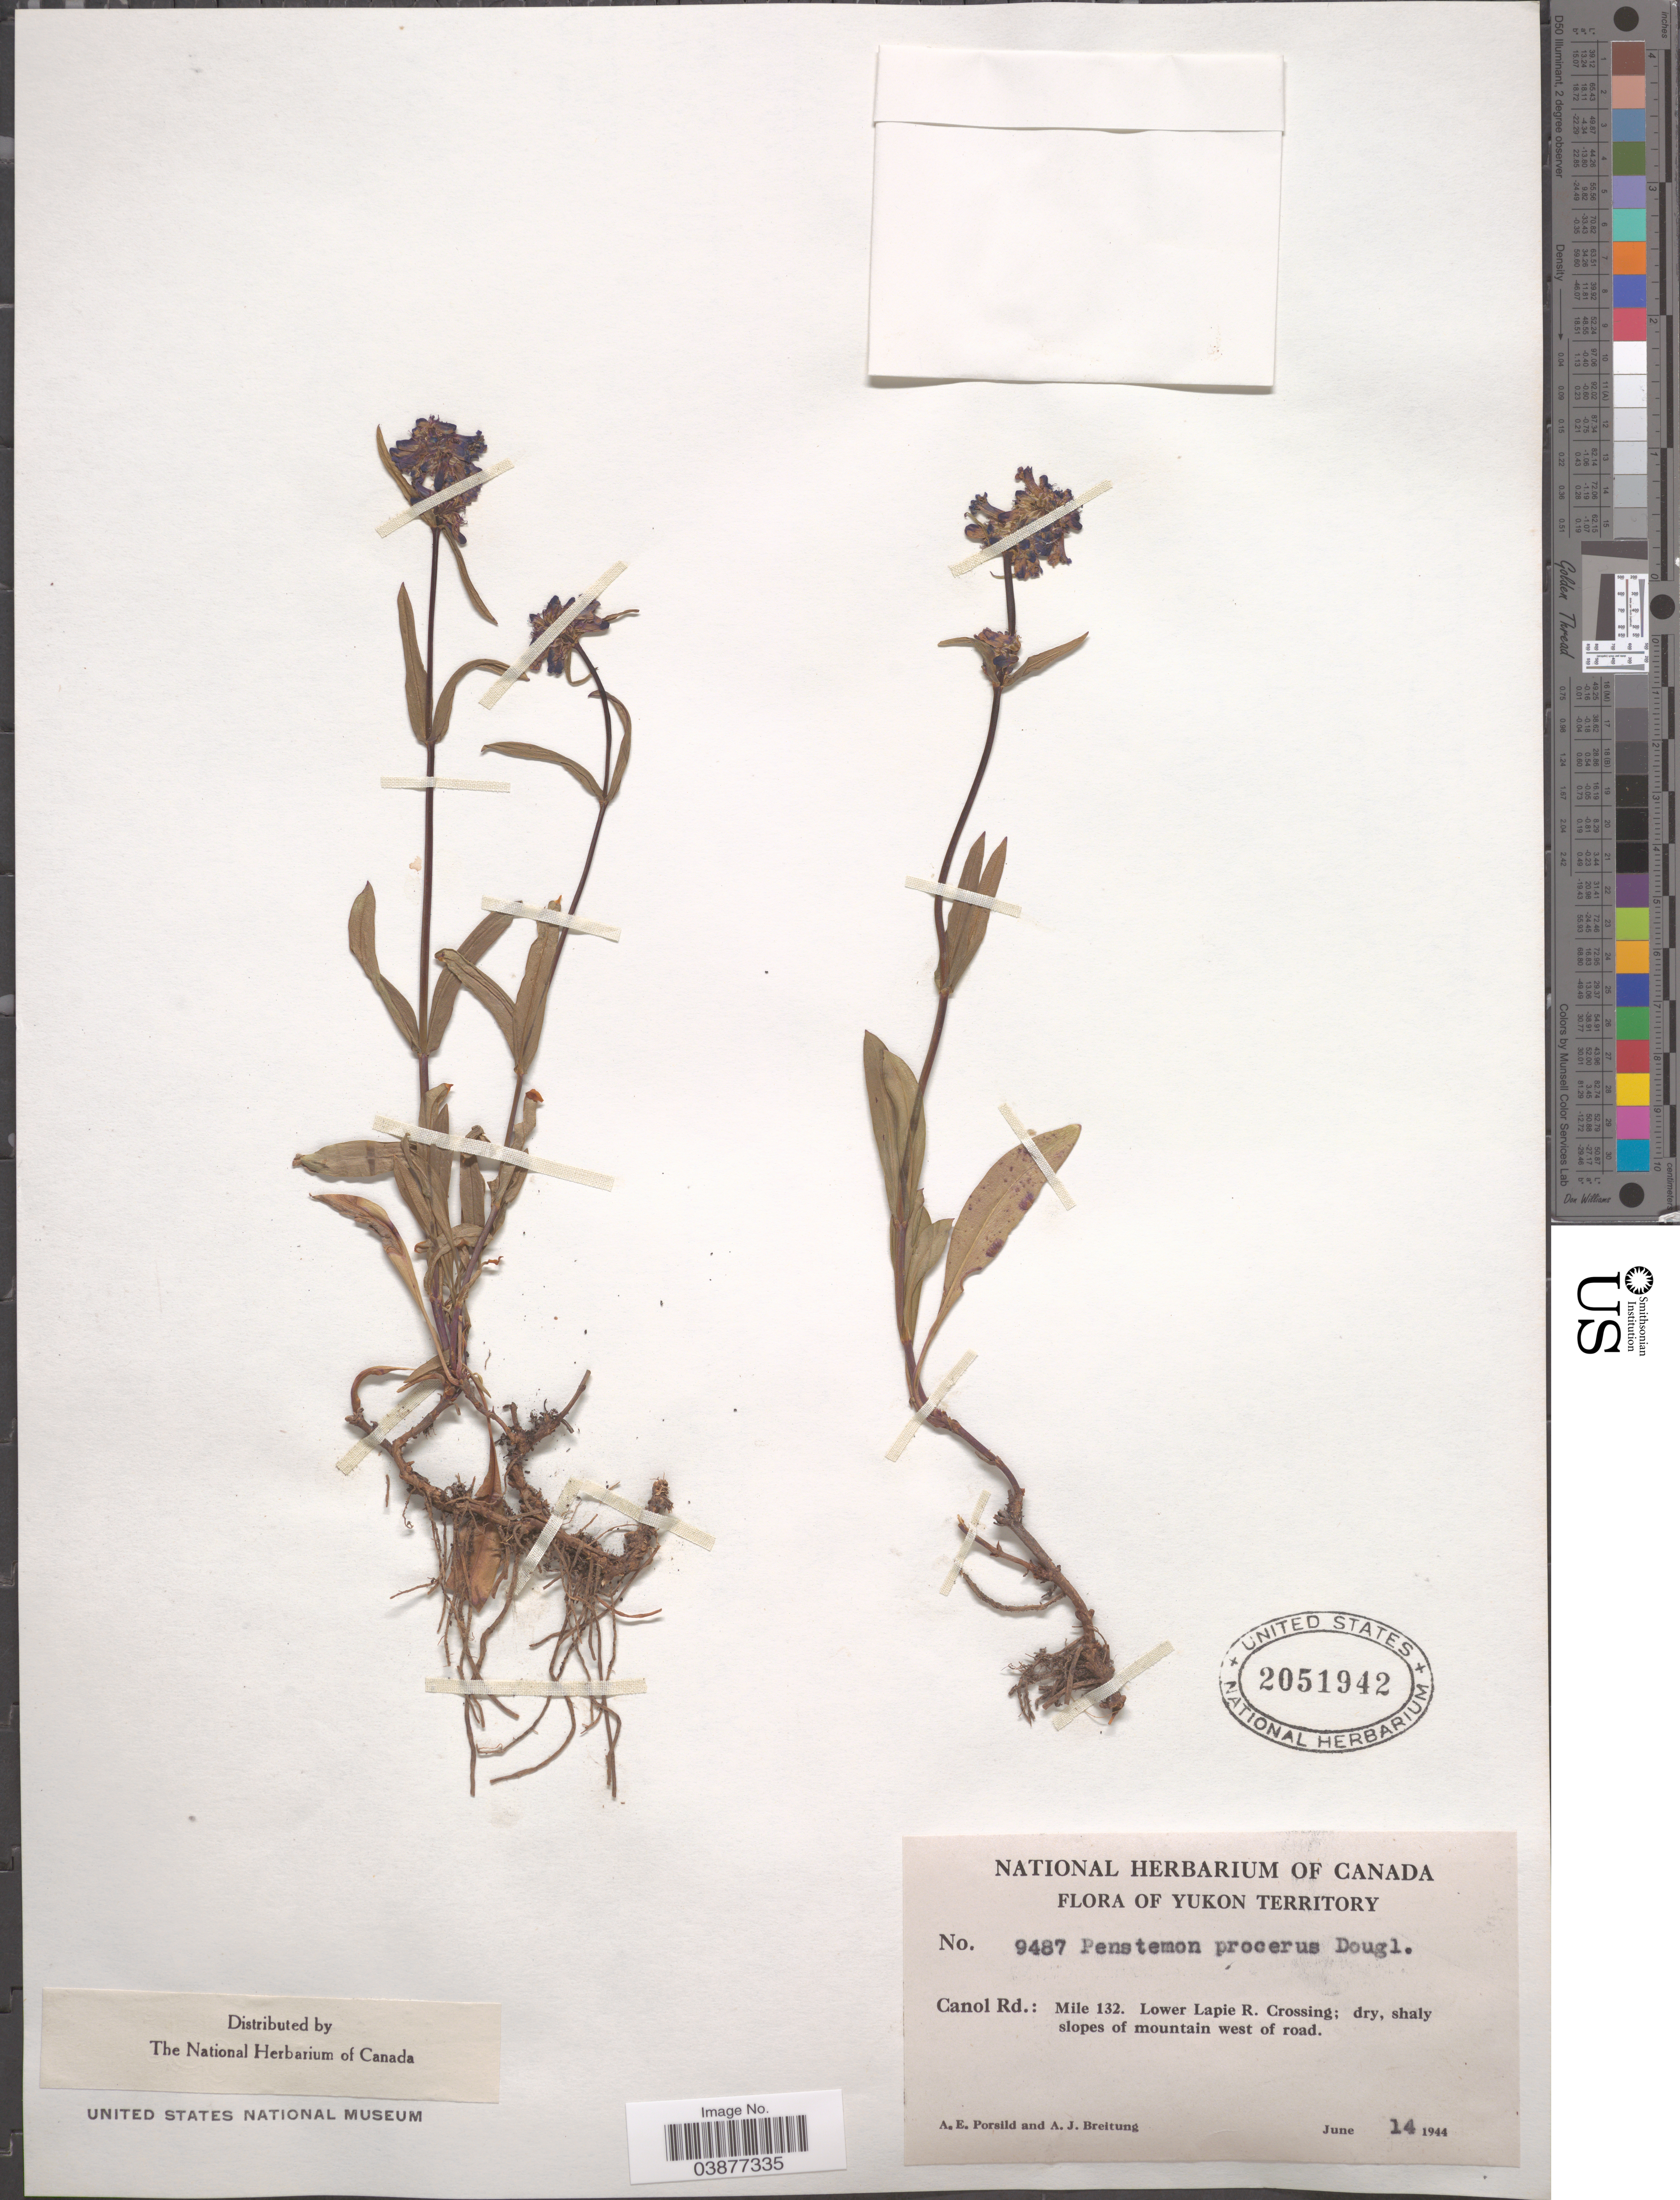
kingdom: Plantae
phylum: Tracheophyta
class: Magnoliopsida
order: Lamiales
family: Plantaginaceae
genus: Penstemon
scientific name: Penstemon procerus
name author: Douglas ex Graham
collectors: A. E. Porsild & A. Breitung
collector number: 9487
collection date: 1944-06-14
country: Canada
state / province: Yukon Territory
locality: Canol Rd.: Mile 132. Lower Lapie R. Crossing; dry, shaly slopes of mountain west of road.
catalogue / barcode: US 2051942